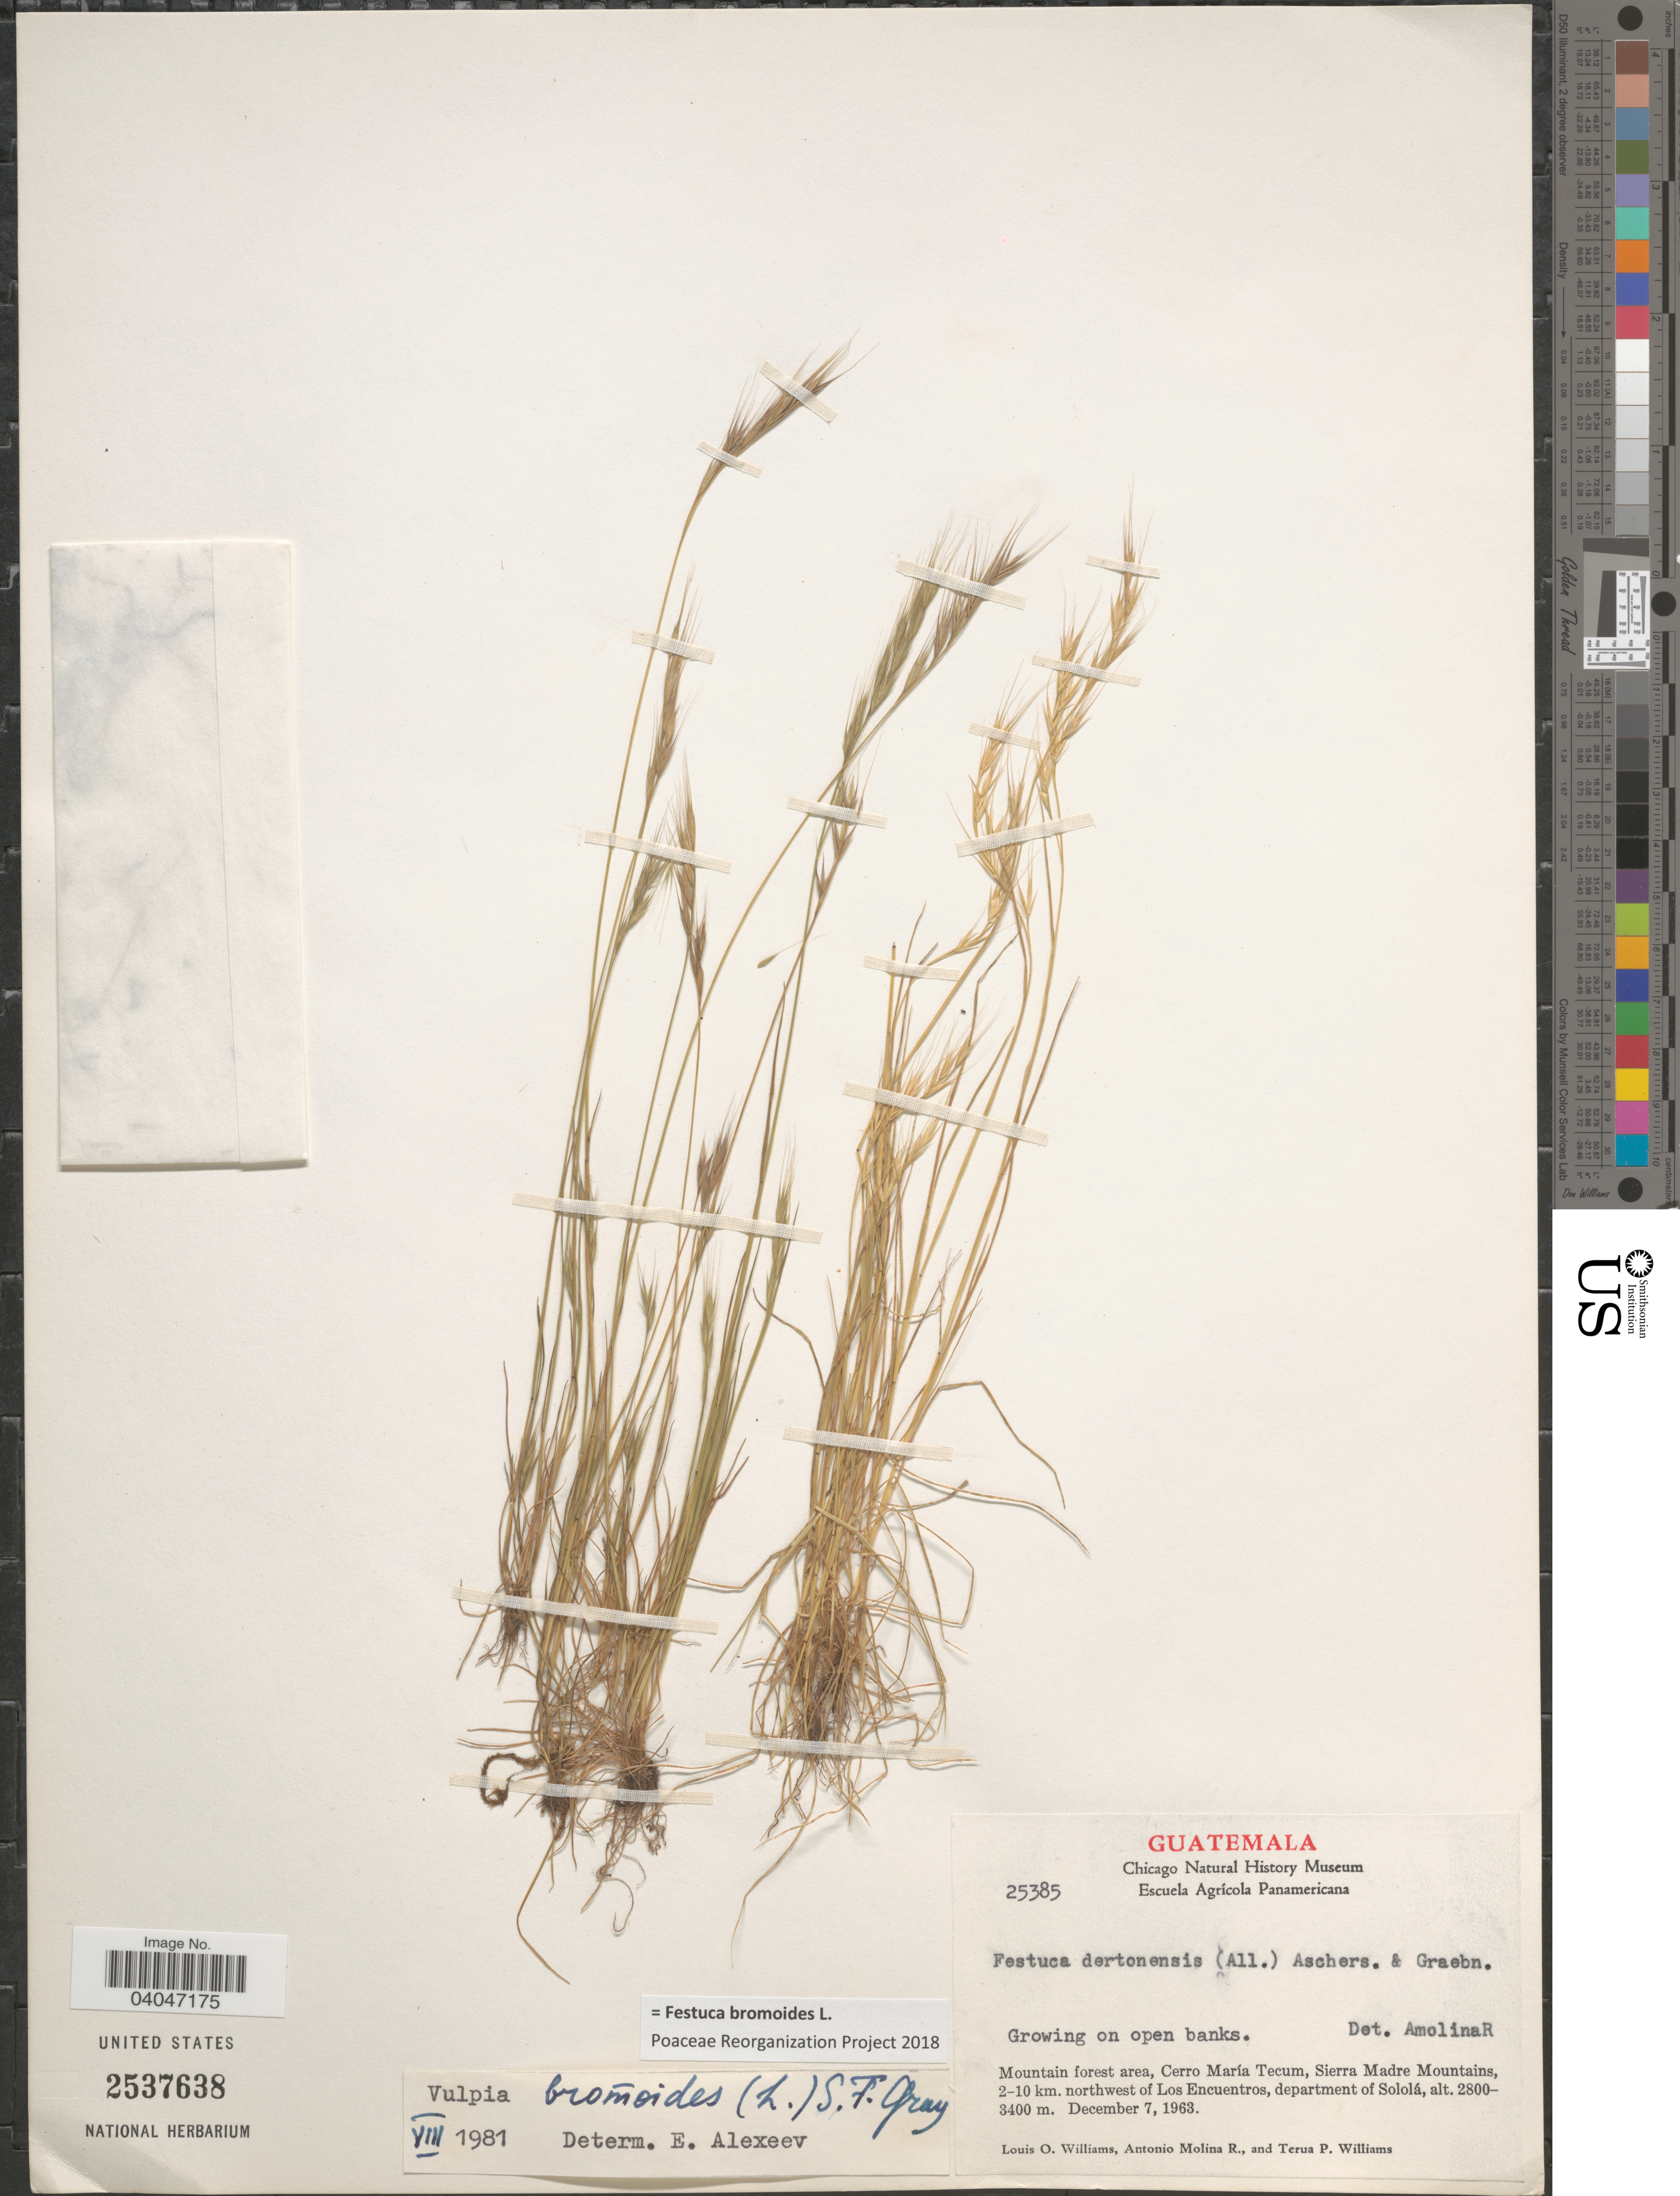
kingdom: Plantae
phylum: Tracheophyta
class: Liliopsida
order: Poales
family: Poaceae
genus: Festuca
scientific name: Festuca bromoides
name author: L.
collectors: L. O. Williams, A. Molina R. & T. Williams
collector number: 25385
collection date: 1963-12-07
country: Guatemala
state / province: Solola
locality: On open banks. Mountain forest area, Cerro María Tecum, Sierra Madre Mountains, 2-10 km. northwest of Los Encuentros, department of Sololá.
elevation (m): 2800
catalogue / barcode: US 2537638